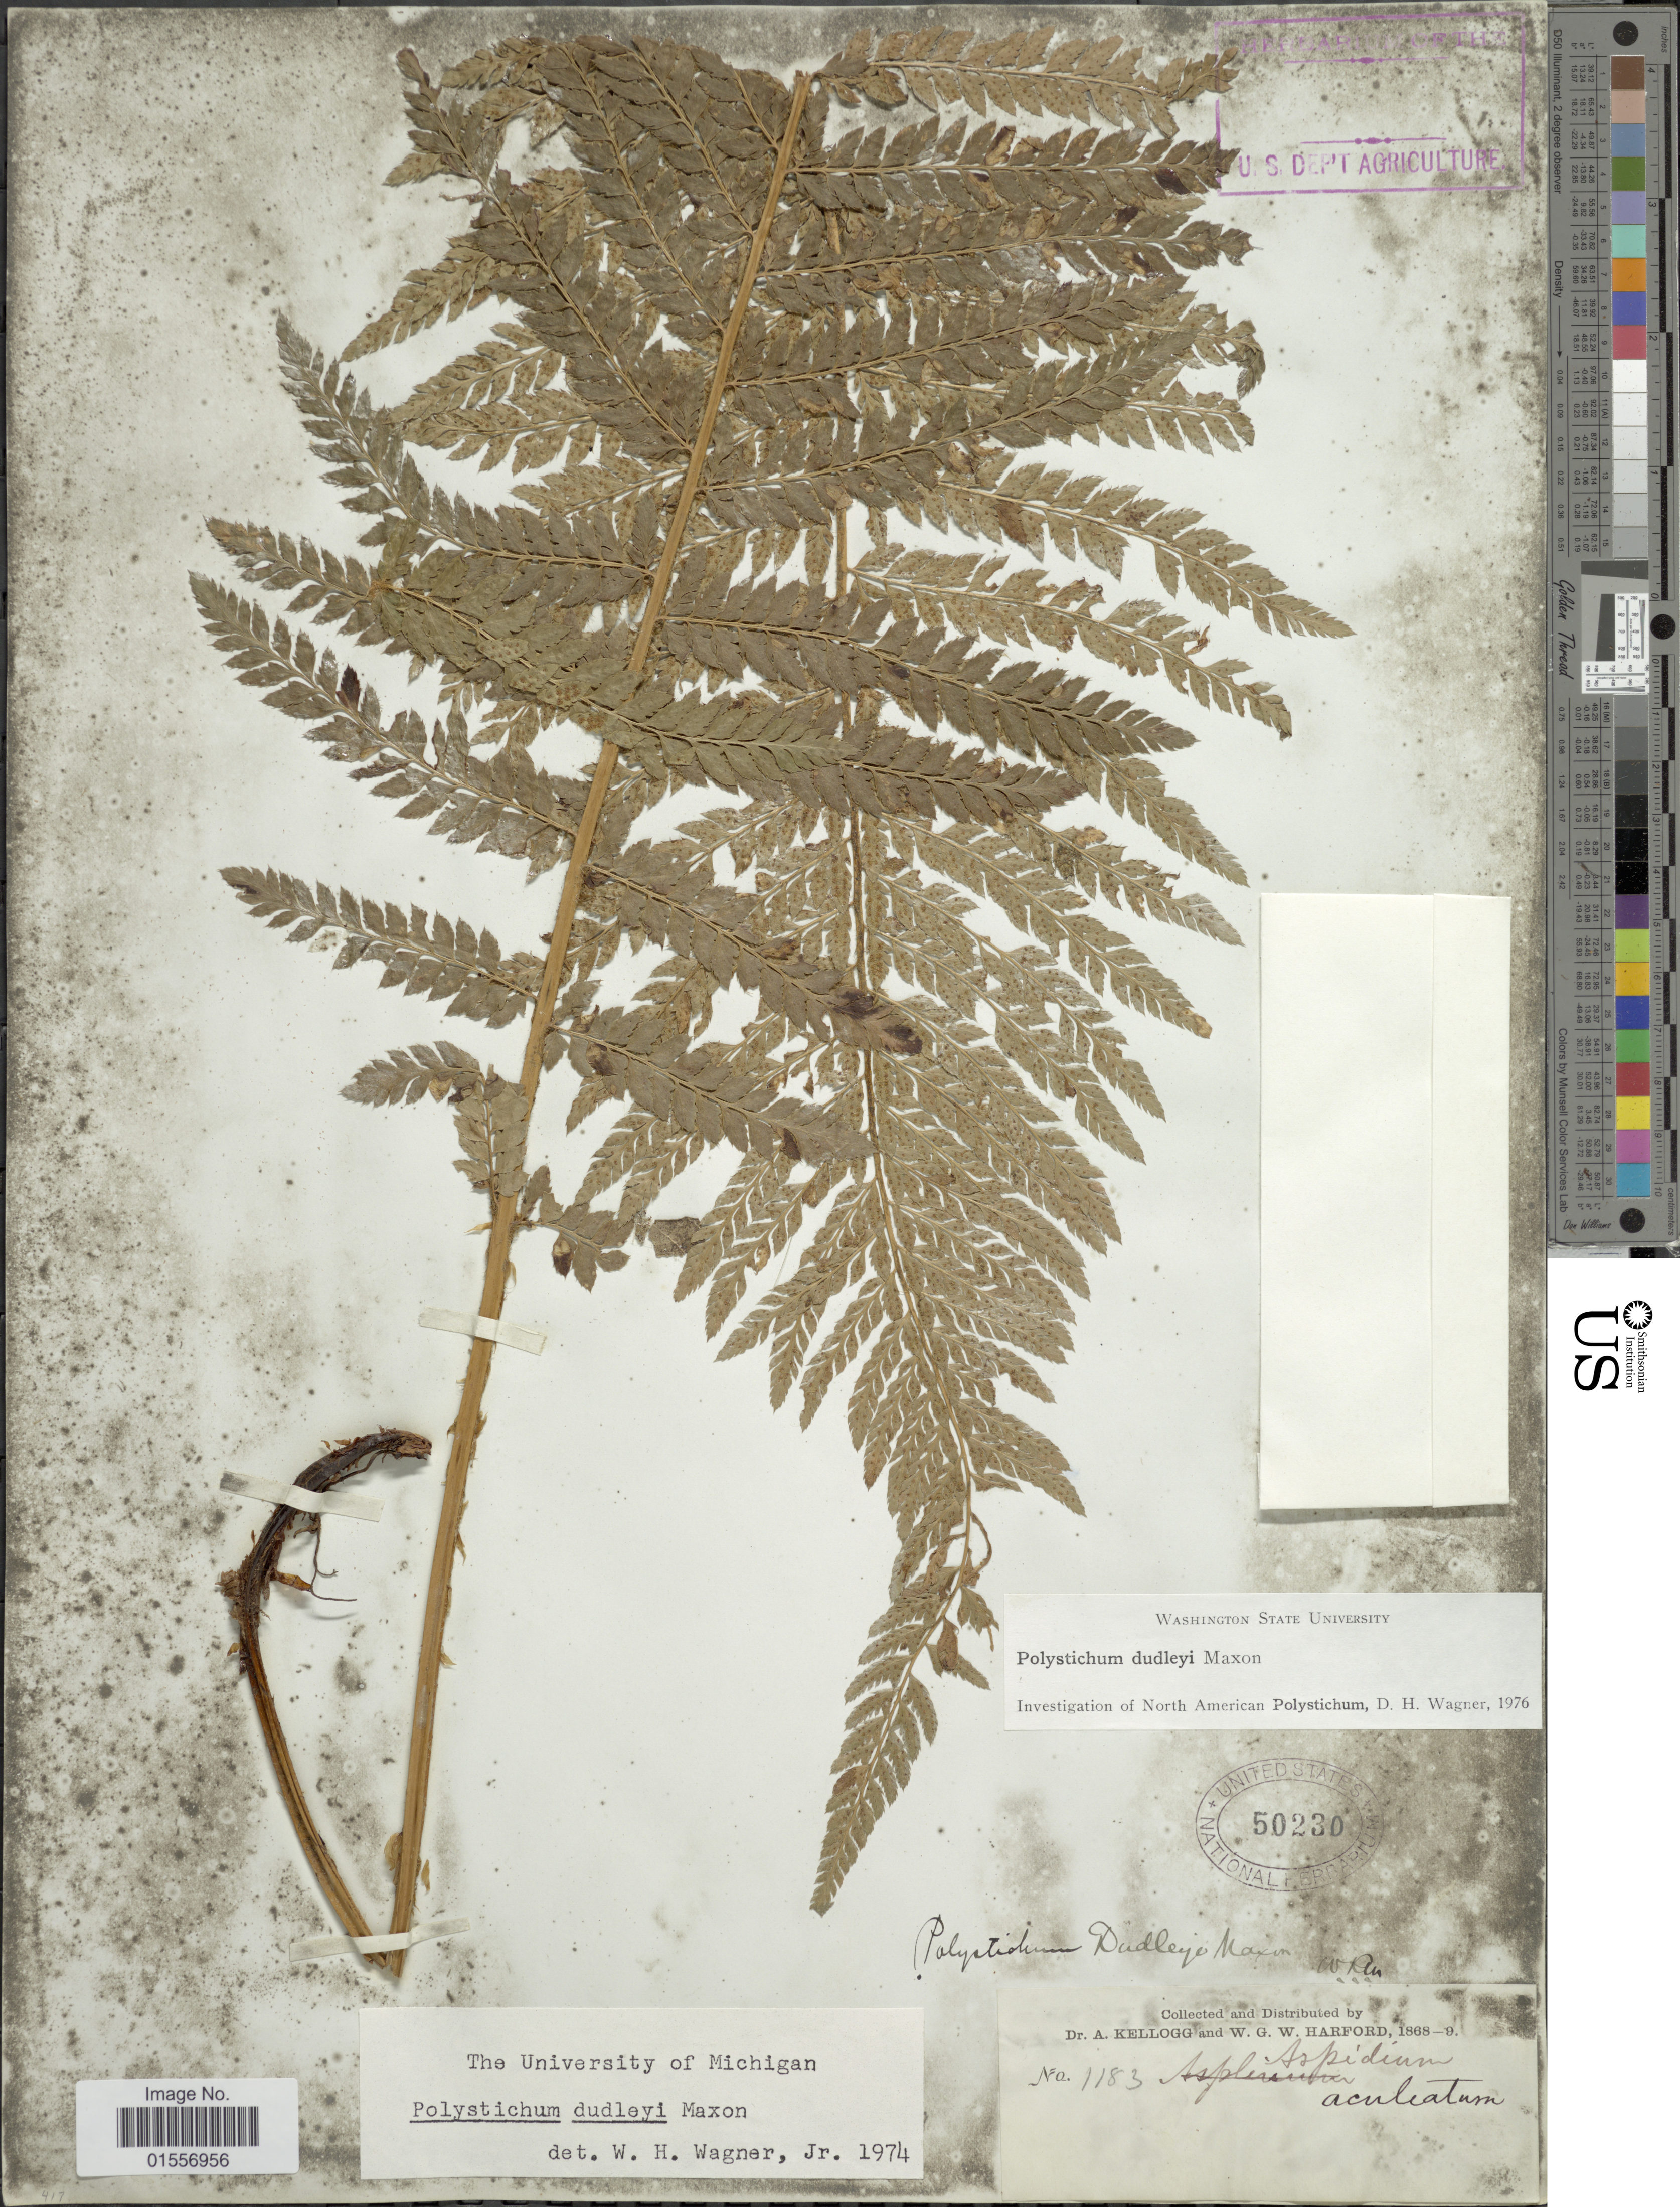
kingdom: Plantae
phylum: Tracheophyta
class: Polypodiopsida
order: Polypodiales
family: Dryopteridaceae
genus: Polystichum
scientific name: Polystichum dudleyi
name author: Maxon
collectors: A. Kellogg & W. G. W. Harford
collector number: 1183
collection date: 1868/1869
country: United States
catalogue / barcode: US 50230